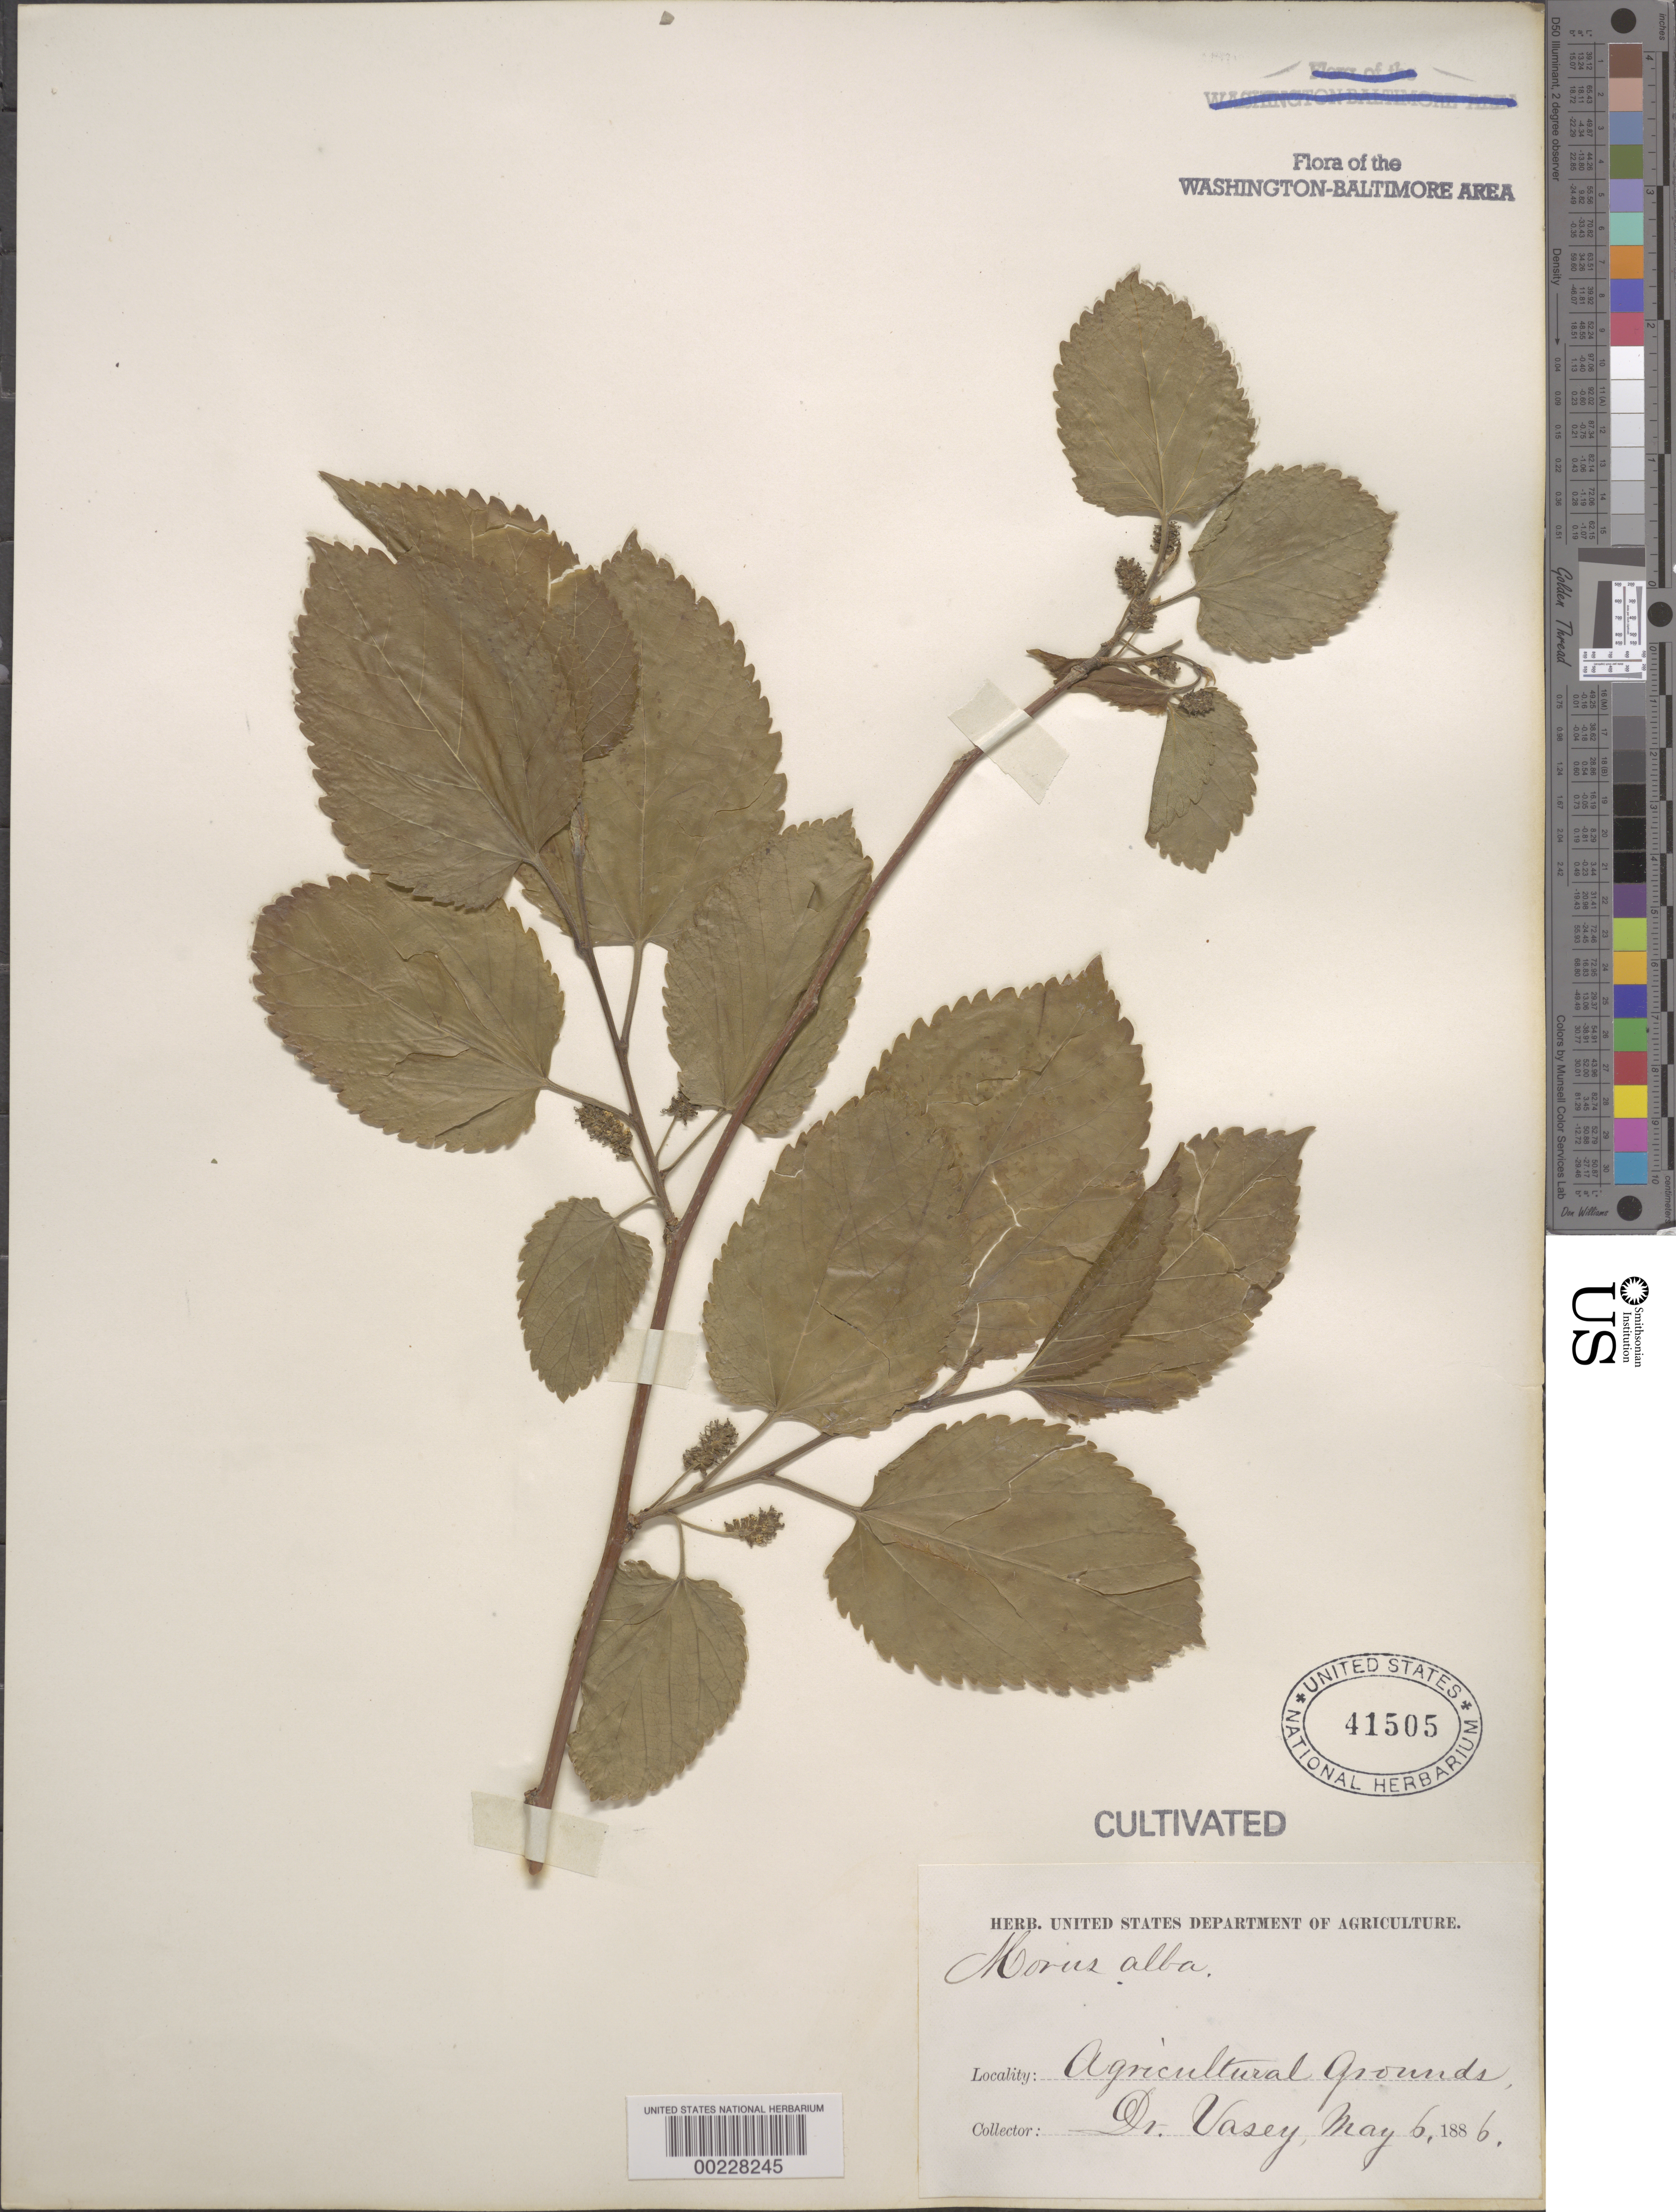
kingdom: Plantae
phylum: Tracheophyta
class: Magnoliopsida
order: Rosales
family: Moraceae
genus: Morus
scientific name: Morus alba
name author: L.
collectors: G. Vasey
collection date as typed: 1886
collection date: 1886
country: United States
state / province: District of Columbia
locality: Agriculture grounds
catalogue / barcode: US 41505